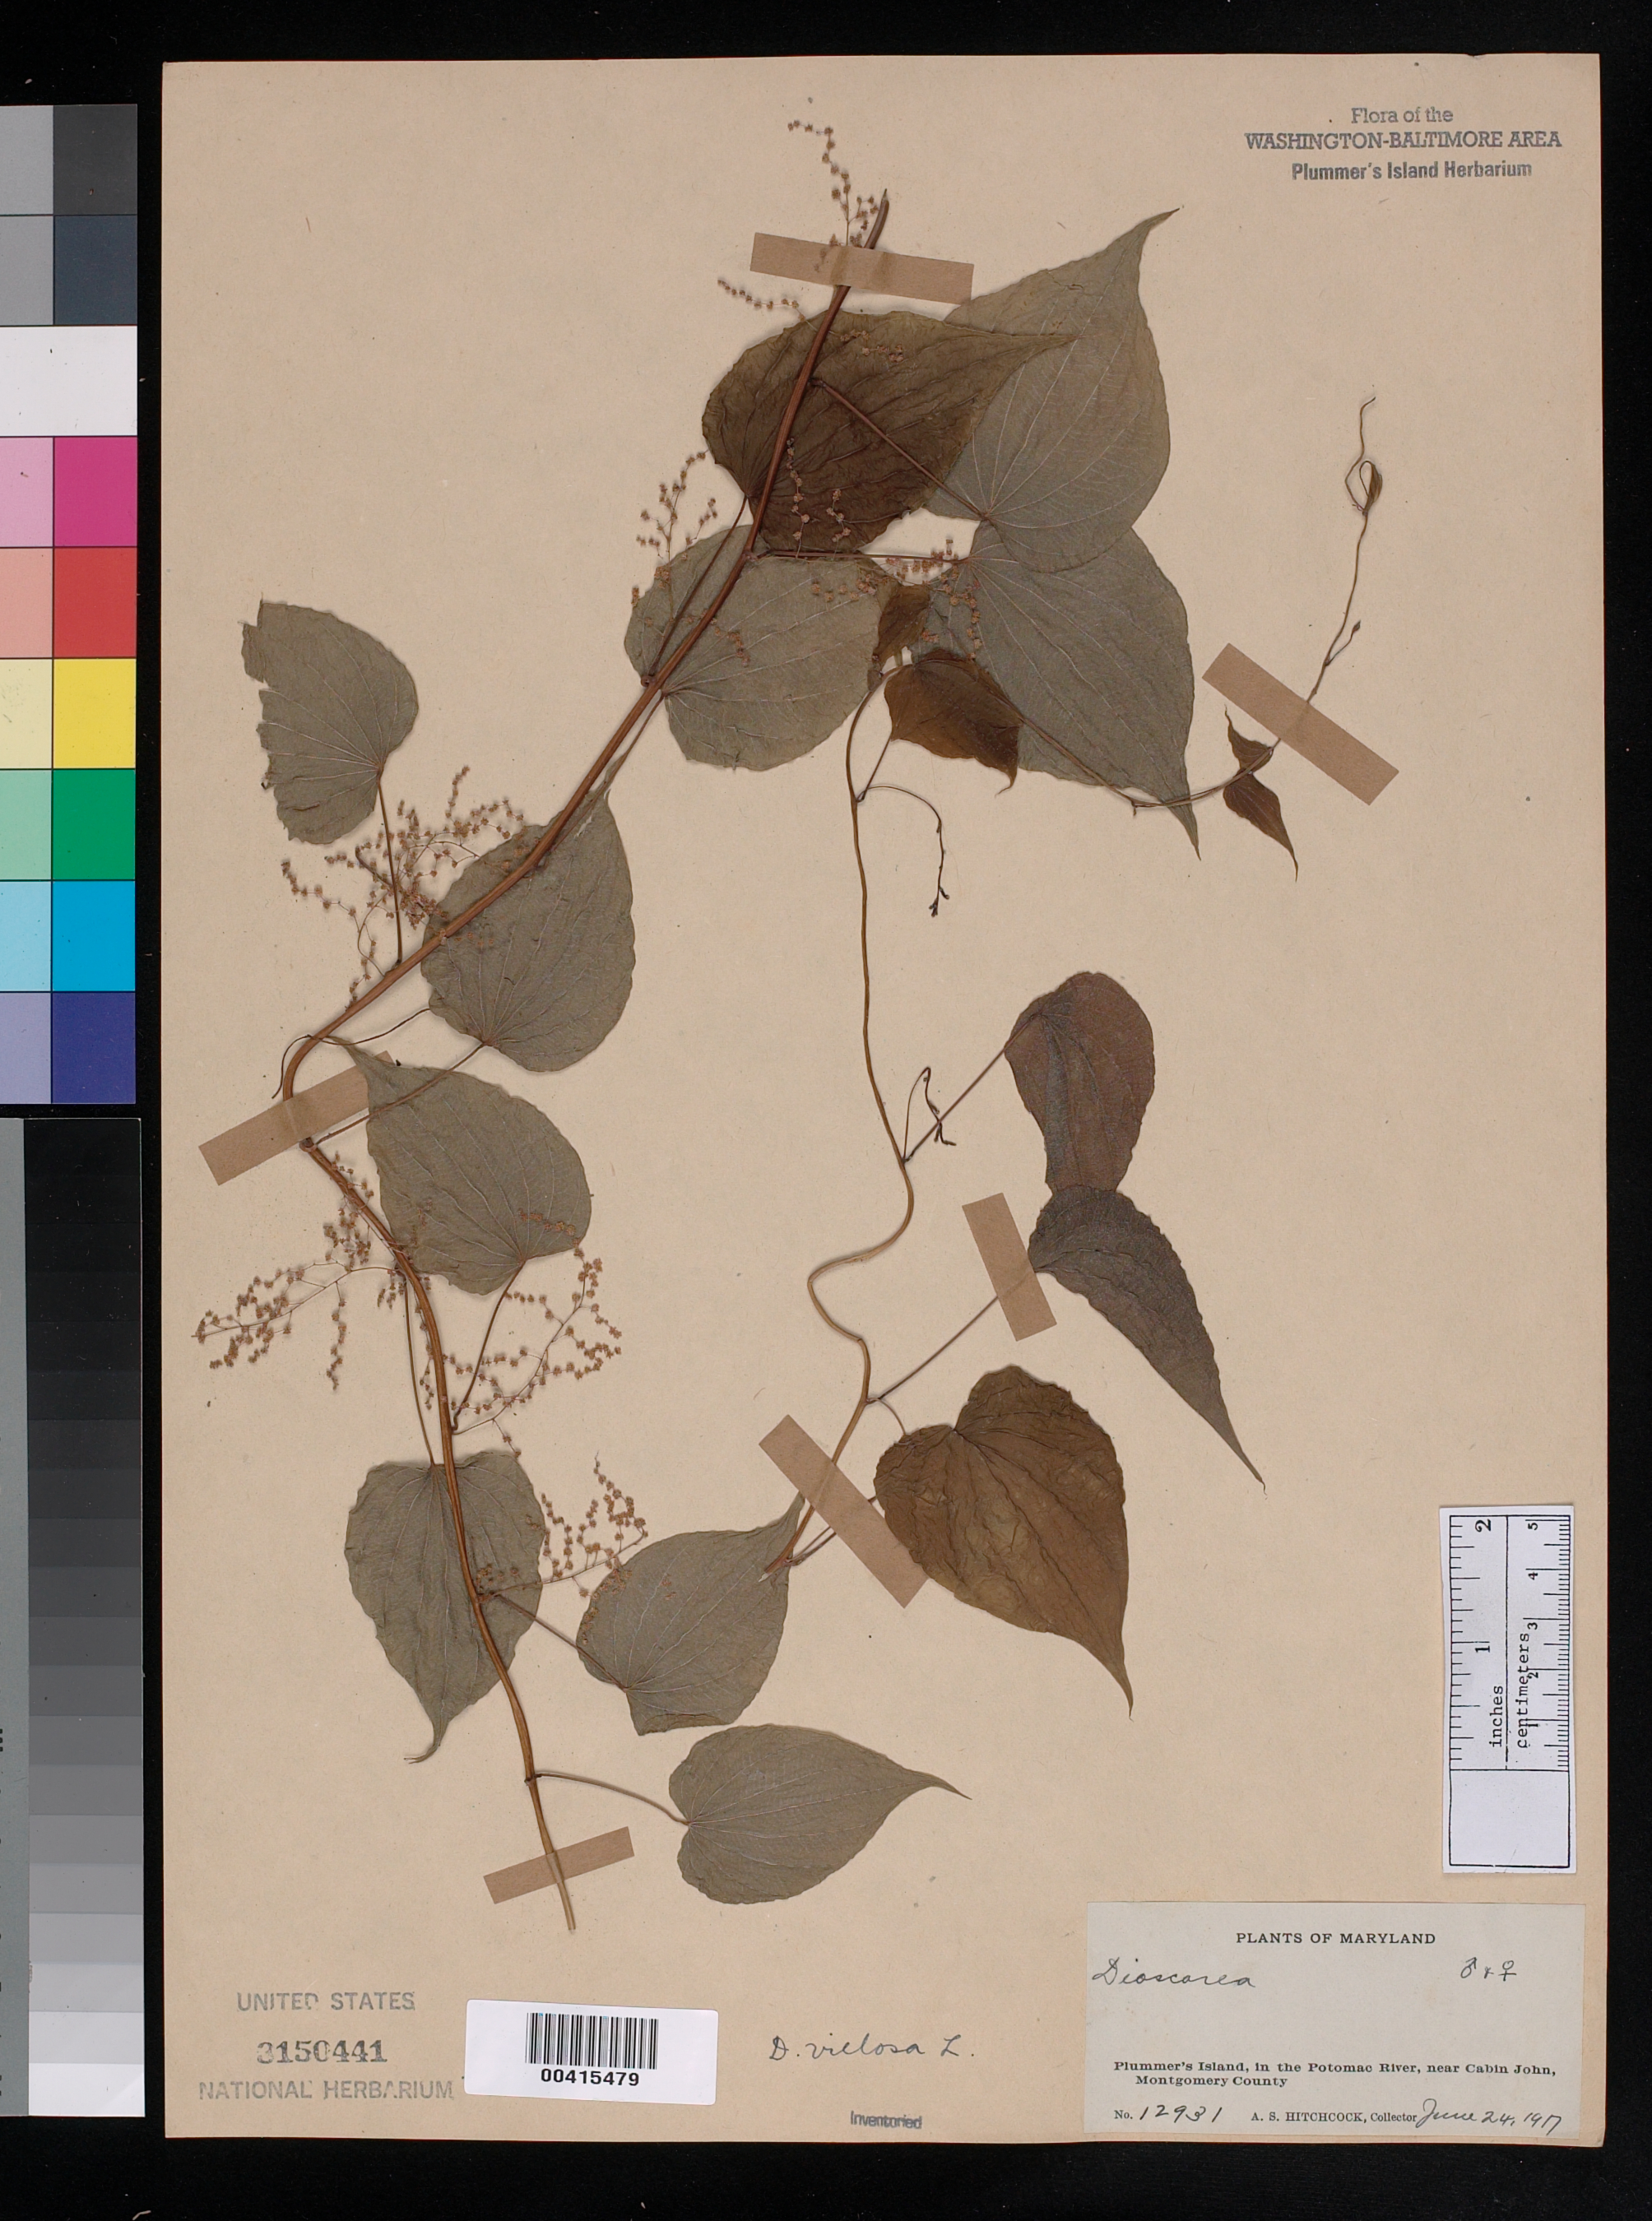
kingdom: Plantae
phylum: Tracheophyta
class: Liliopsida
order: Dioscoreales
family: Dioscoreaceae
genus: Dioscorea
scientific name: Dioscorea villosa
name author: L.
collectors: A. S. Hitchcock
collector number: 12931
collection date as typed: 24 Jun 1917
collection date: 1917-06-24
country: United States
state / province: Maryland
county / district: Montgomery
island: Plummers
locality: Plummer's Island C. & O. Canal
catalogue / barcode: US 3150441